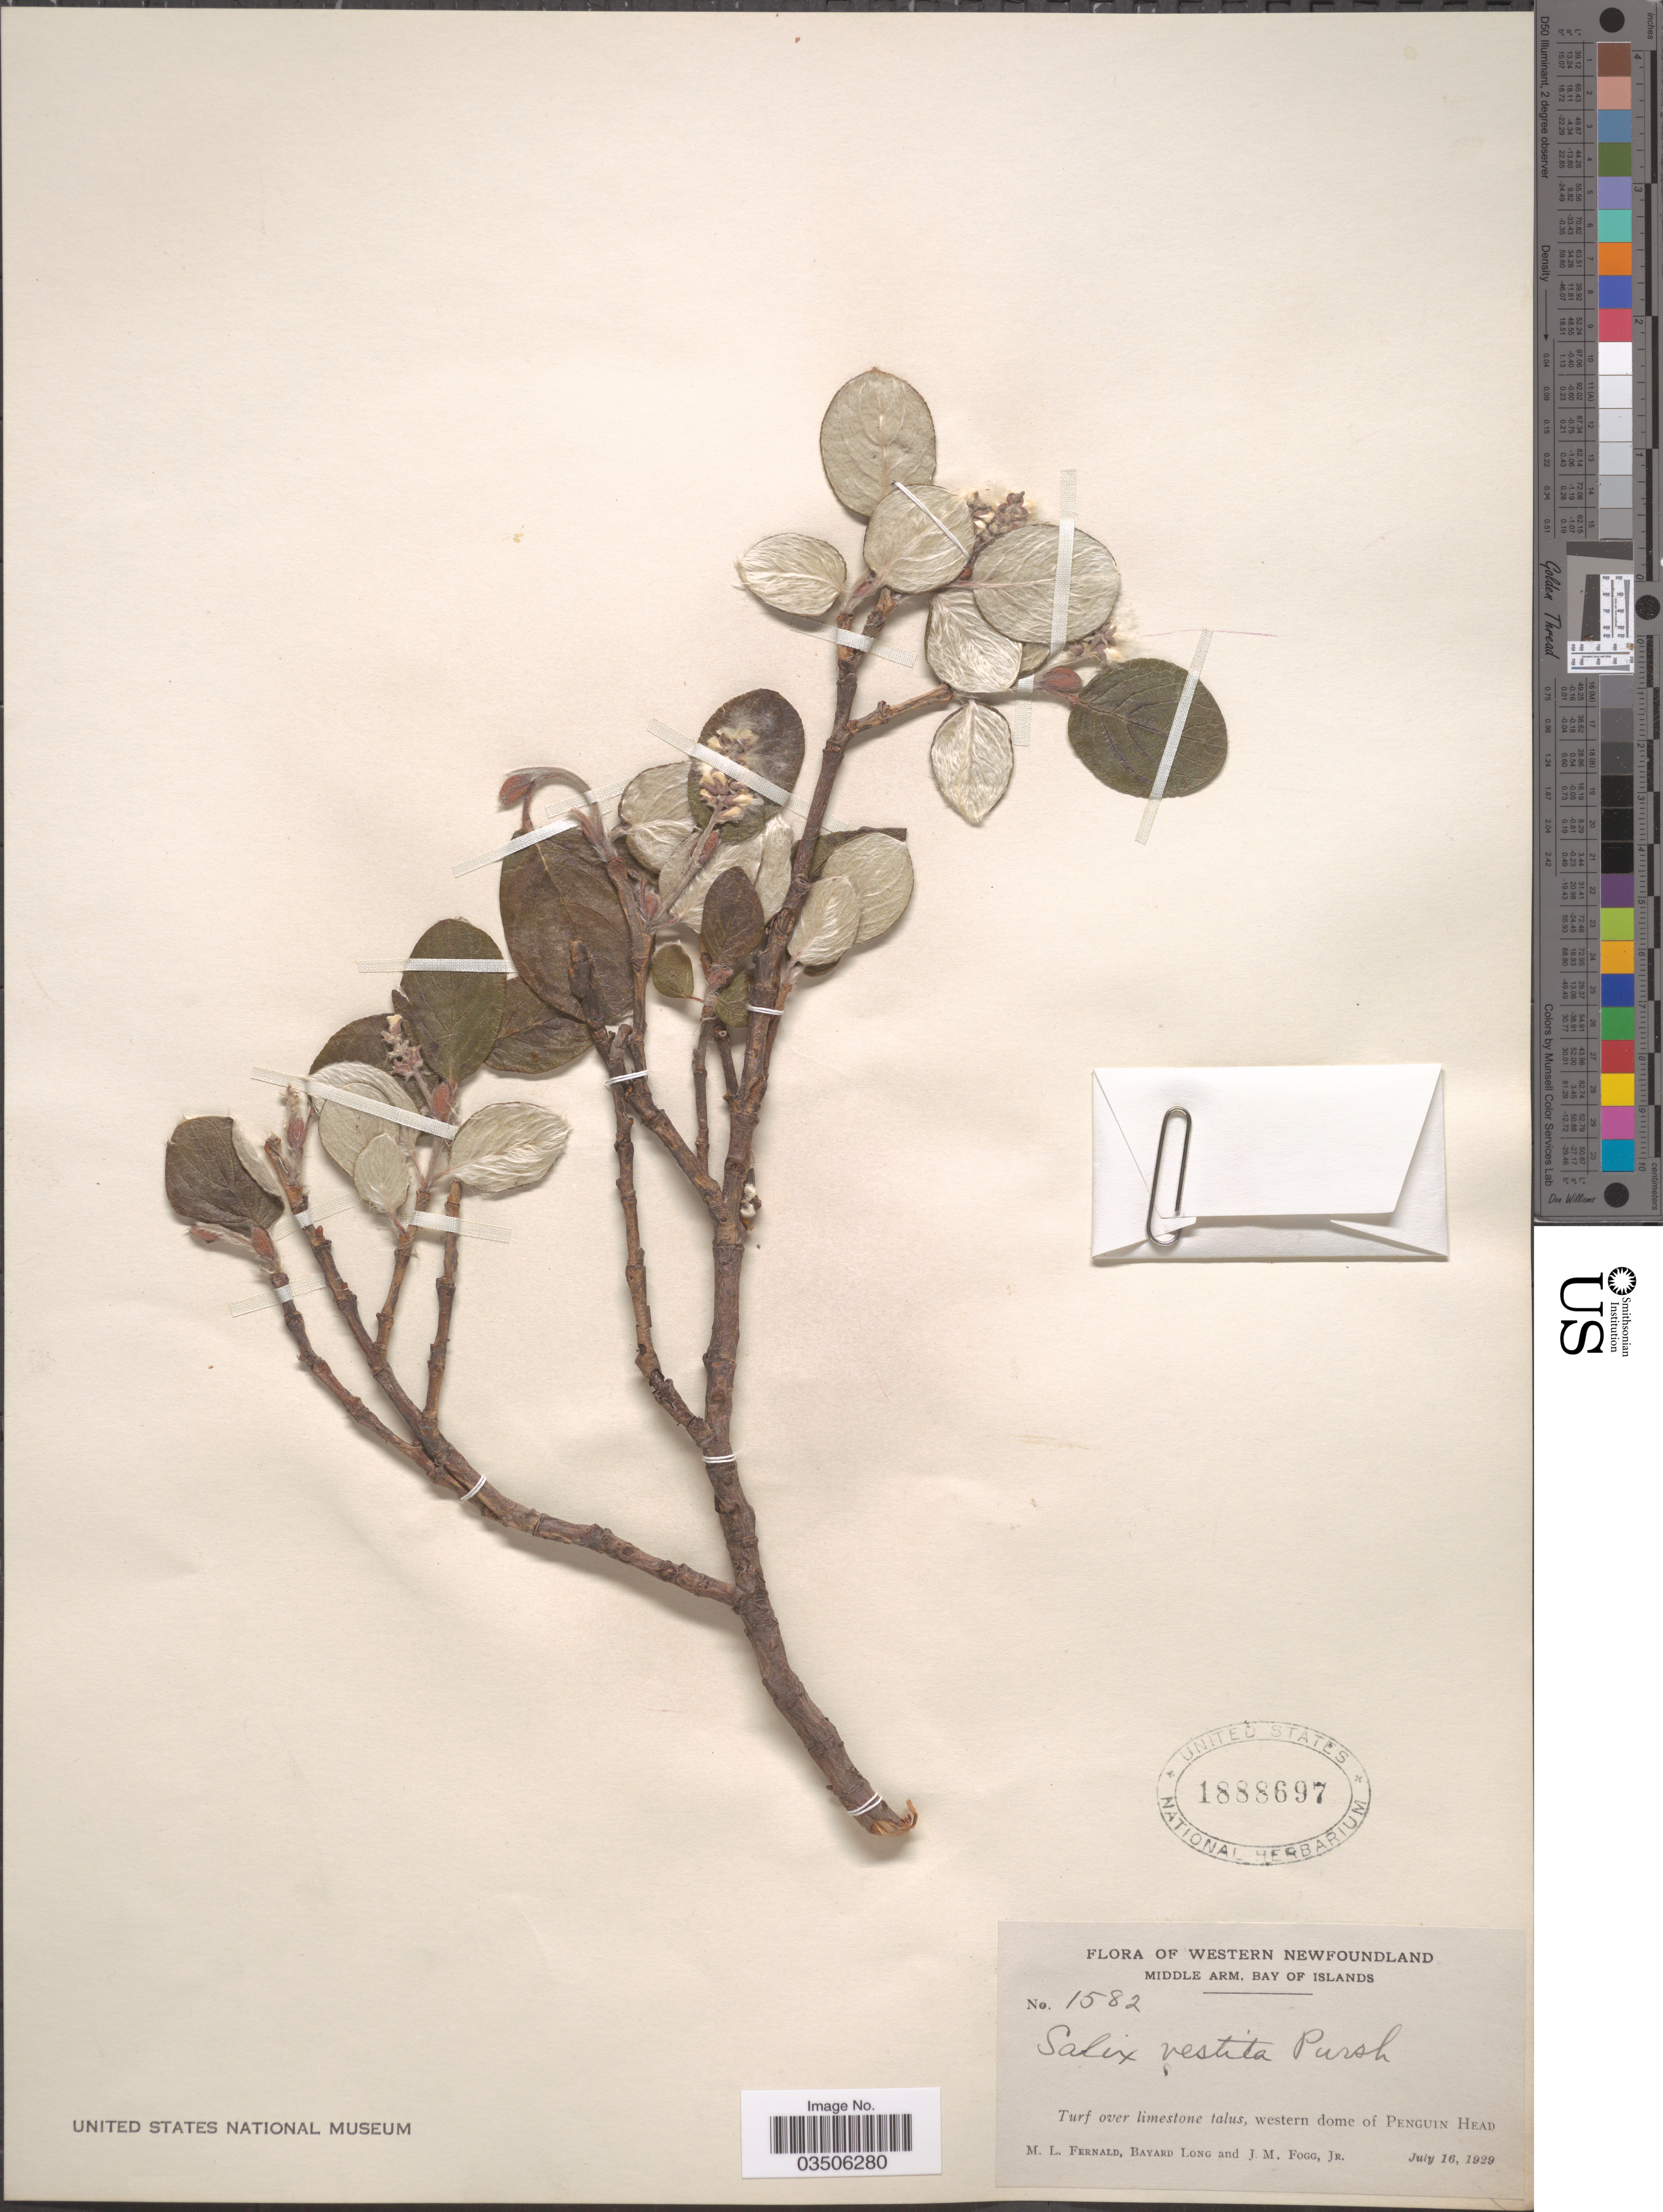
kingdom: Plantae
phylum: Tracheophyta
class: Magnoliopsida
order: Malpighiales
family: Salicaceae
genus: Salix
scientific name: Salix vestita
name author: Pursh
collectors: M. L. Fernald, B. Long & J. Fogg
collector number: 1582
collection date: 1929-07-16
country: Canada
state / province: Newfoundland and Labrador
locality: Western Newfoundland. Middle Arm, Bay of Islands. Turf over limestone talus, western dome of Penguin Head.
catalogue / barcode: US 1888697